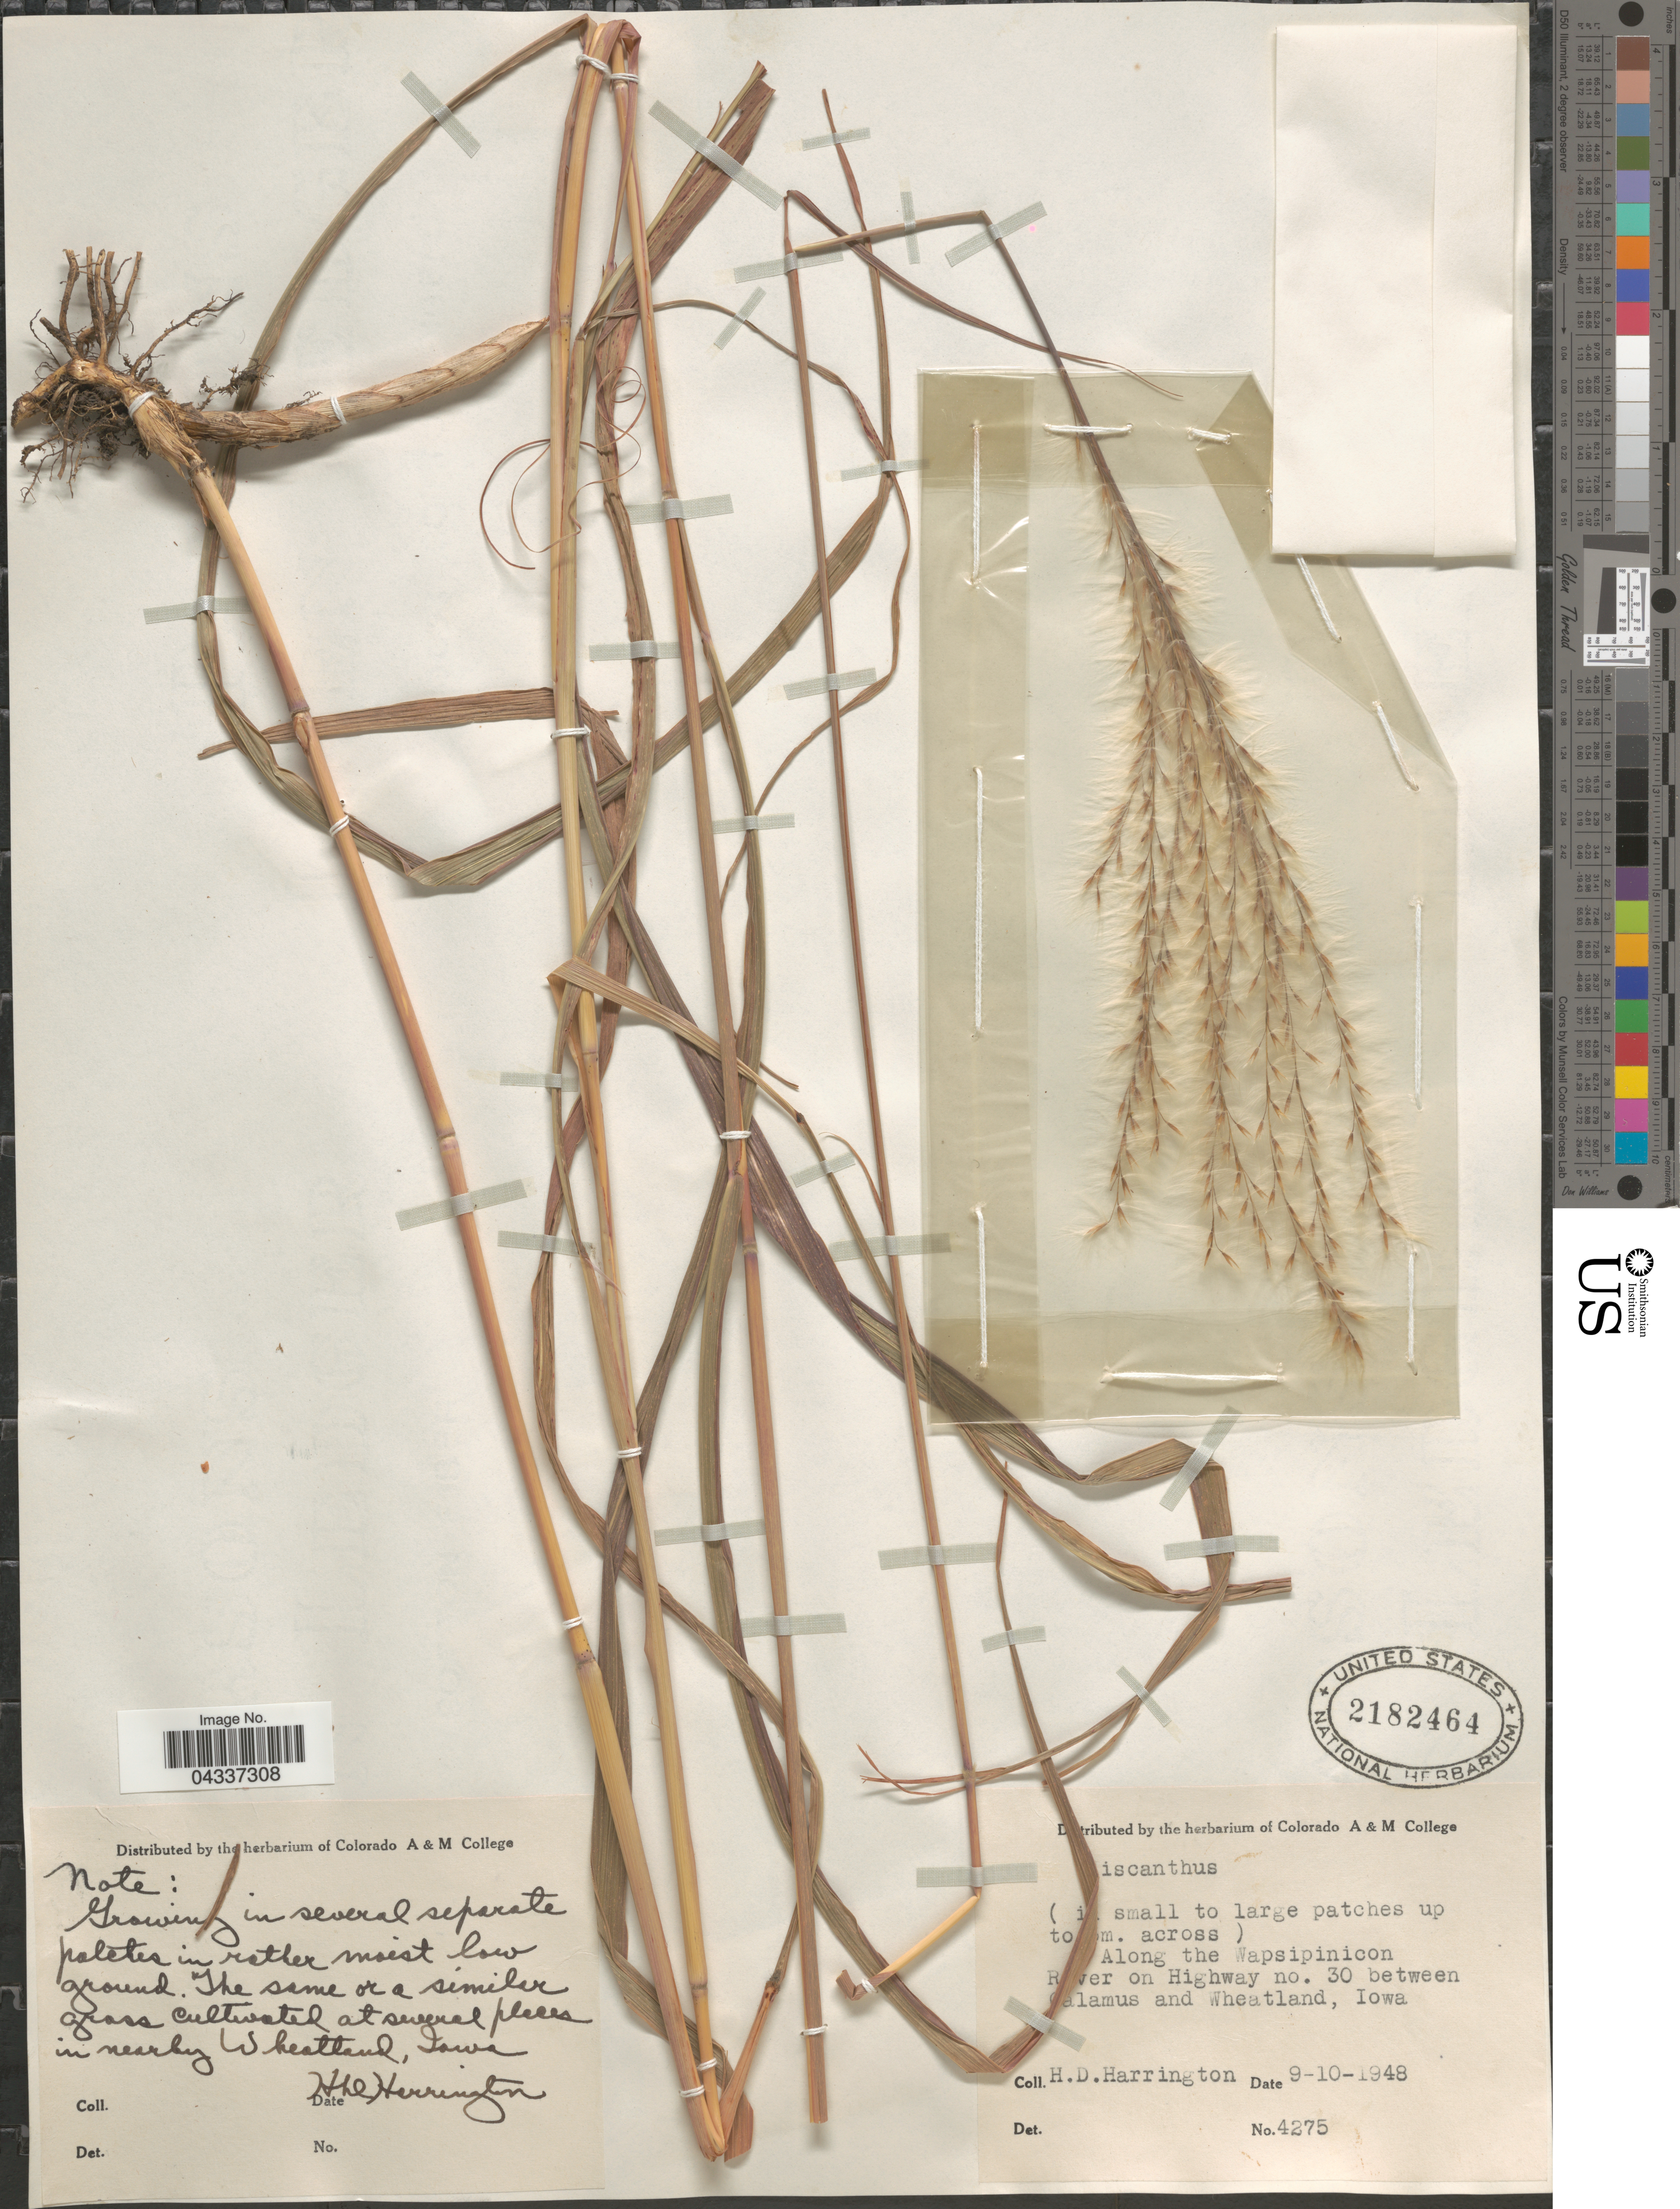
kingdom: Plantae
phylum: Tracheophyta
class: Liliopsida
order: Poales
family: Poaceae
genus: Miscanthus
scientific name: Miscanthus sacchariflorus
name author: (Maxim.) Hack.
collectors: H. Harrington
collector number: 4275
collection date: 1948-09-10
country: United States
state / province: Iowa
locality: Along the Wapsipinicon River on Highway no. 30 between Calamus and Wheatland.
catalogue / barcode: US 2182464